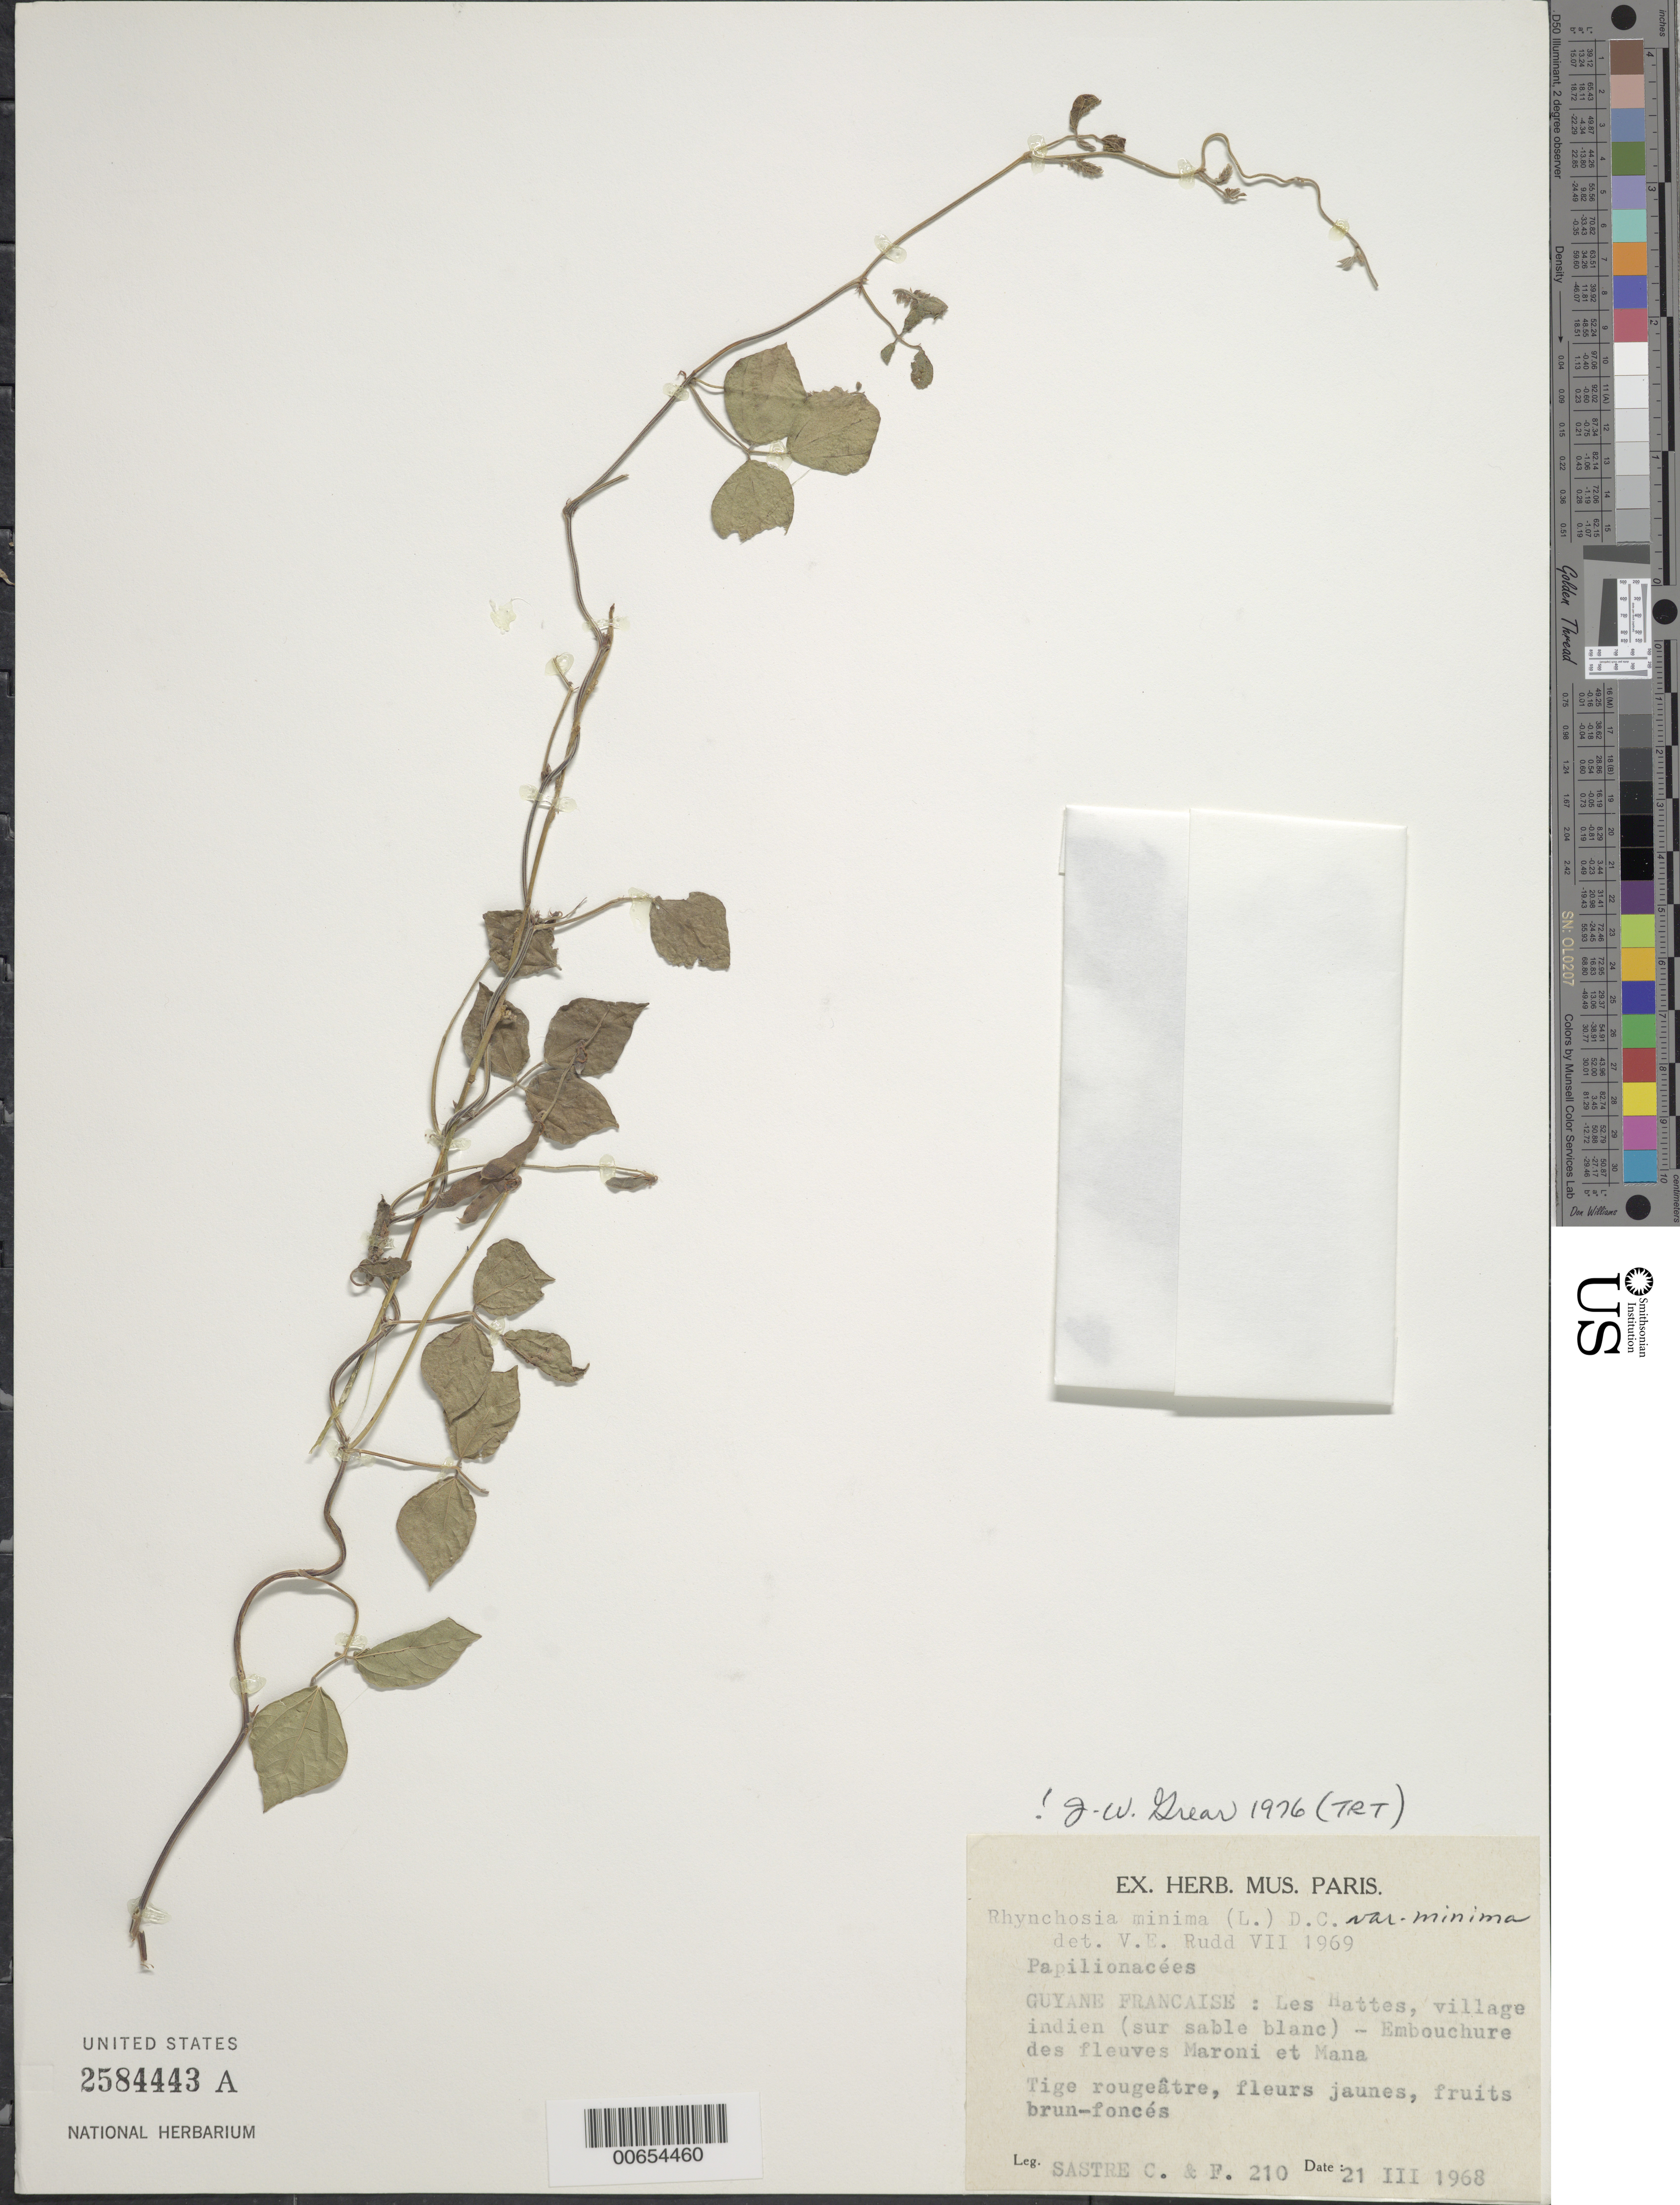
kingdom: Plantae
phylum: Tracheophyta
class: Magnoliopsida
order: Fabales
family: Fabaceae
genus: Rhynchosia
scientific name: Rhynchosia minima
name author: (L.) DC.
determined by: Grear, J. W., Jr.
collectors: C. H. L. Sastre & F. Sastre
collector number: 210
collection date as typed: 21-Mar-68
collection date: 1968-03-21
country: French Guiana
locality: Les Hattes, Indian village, embouchure des fleuves Mana & Maroni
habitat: White sand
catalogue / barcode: US 2584443A